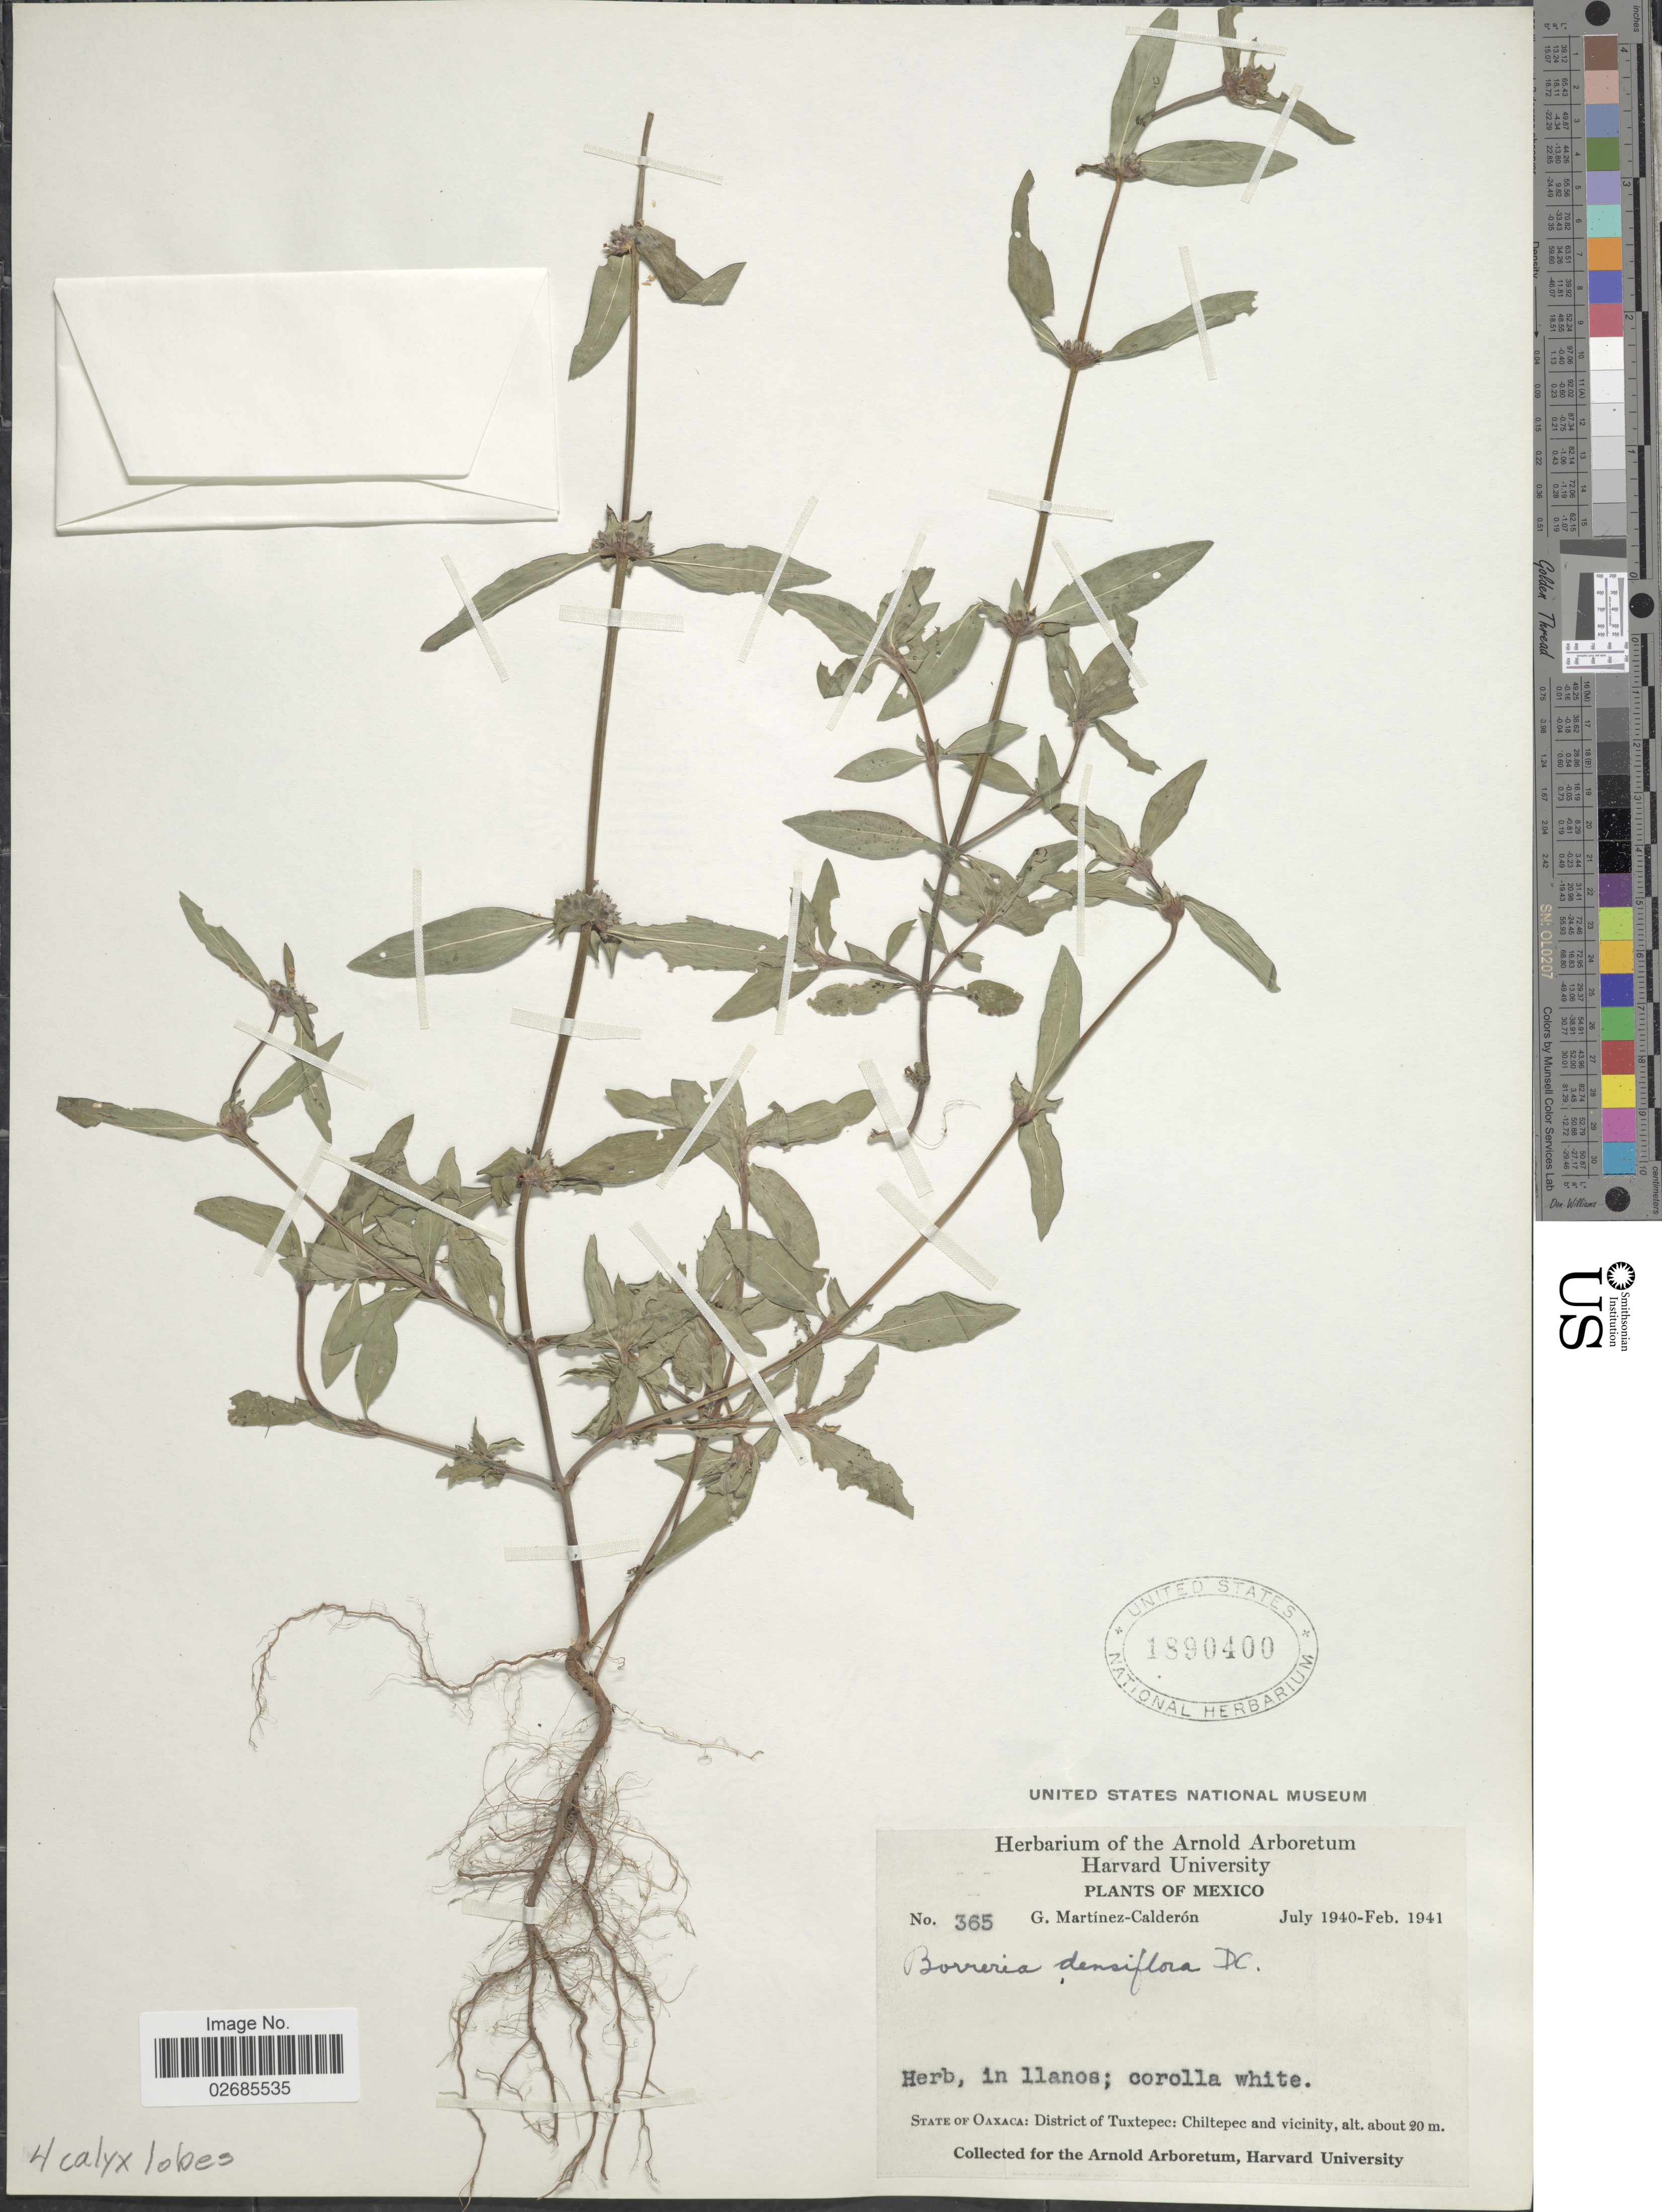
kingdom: Plantae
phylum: Tracheophyta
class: Magnoliopsida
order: Gentianales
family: Rubiaceae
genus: Borreria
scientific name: Borreria densiflora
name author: DC.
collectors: G. Martínez Calderón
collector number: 365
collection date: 1940-07/1941-02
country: Mexico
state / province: Oaxaca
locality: District of Tuxtepec: Chiltepec and vicinity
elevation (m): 20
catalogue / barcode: US 1890400